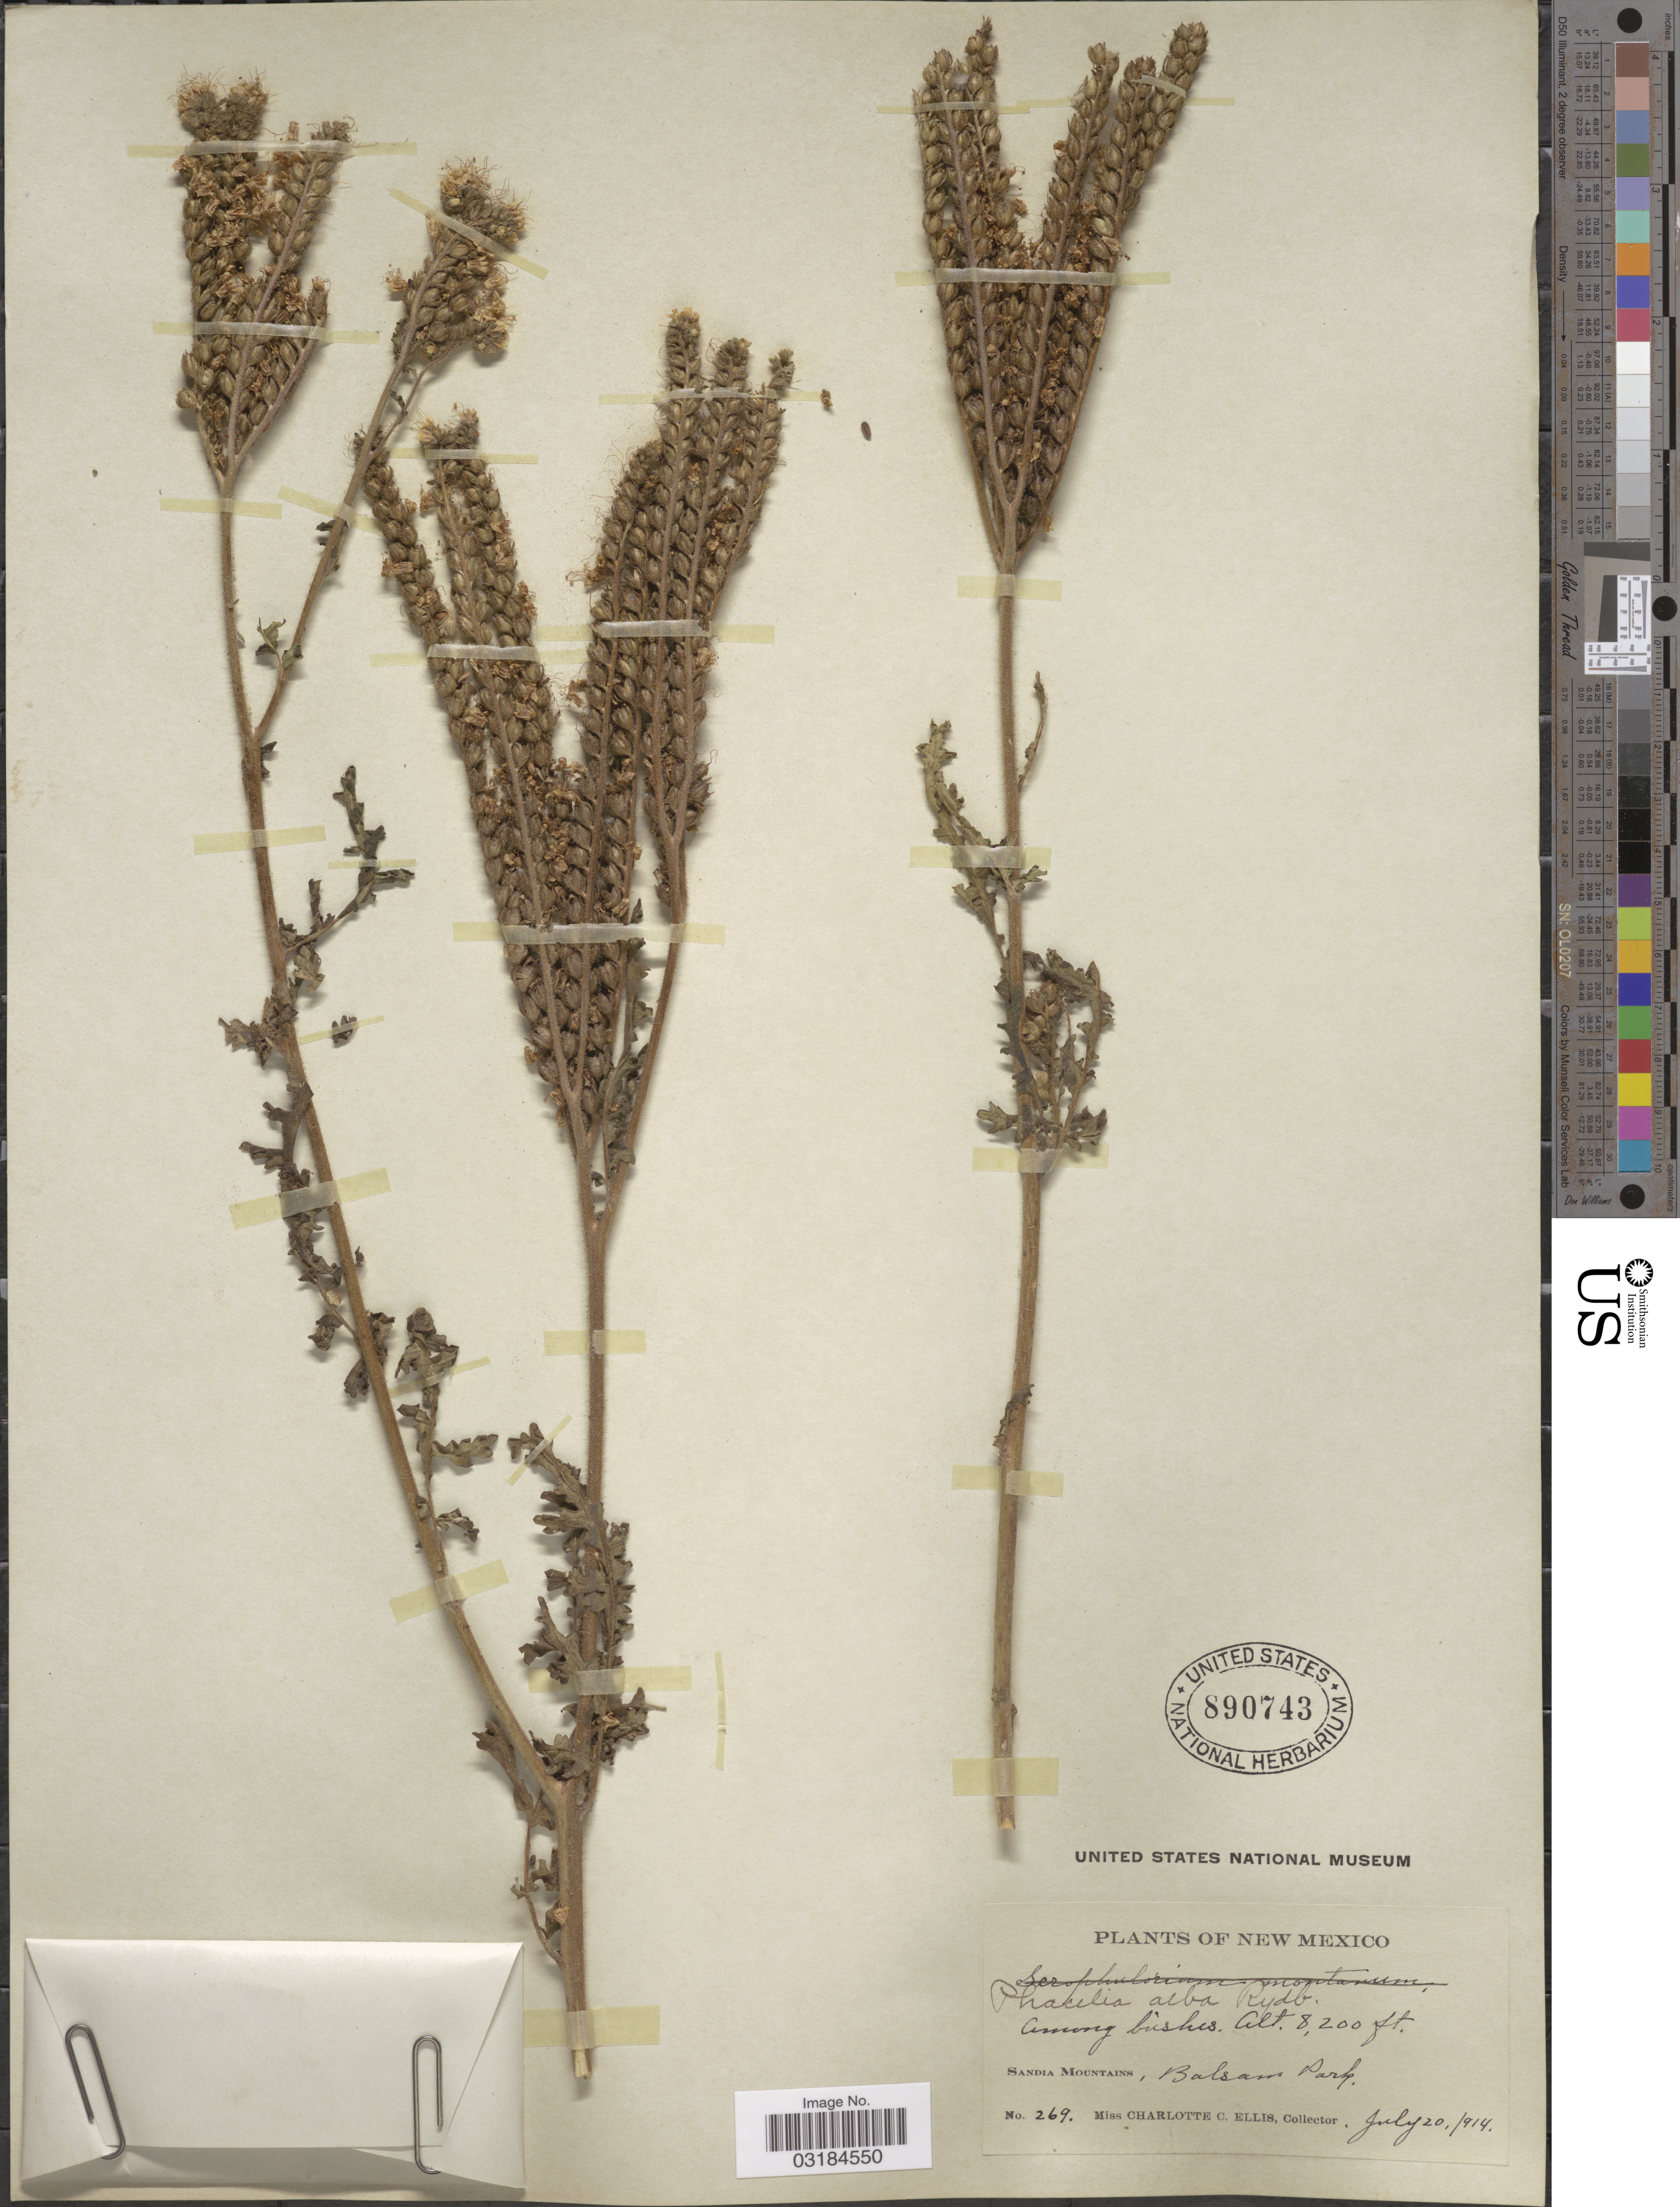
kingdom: Plantae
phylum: Tracheophyta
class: Magnoliopsida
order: Boraginales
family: Hydrophyllaceae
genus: Phacelia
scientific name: Phacelia alba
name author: Rydb.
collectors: C. C. Ellis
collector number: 269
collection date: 1914-07-20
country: United States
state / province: New Mexico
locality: Sandia Mountains, Balsam Park.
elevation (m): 2499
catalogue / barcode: US 890743